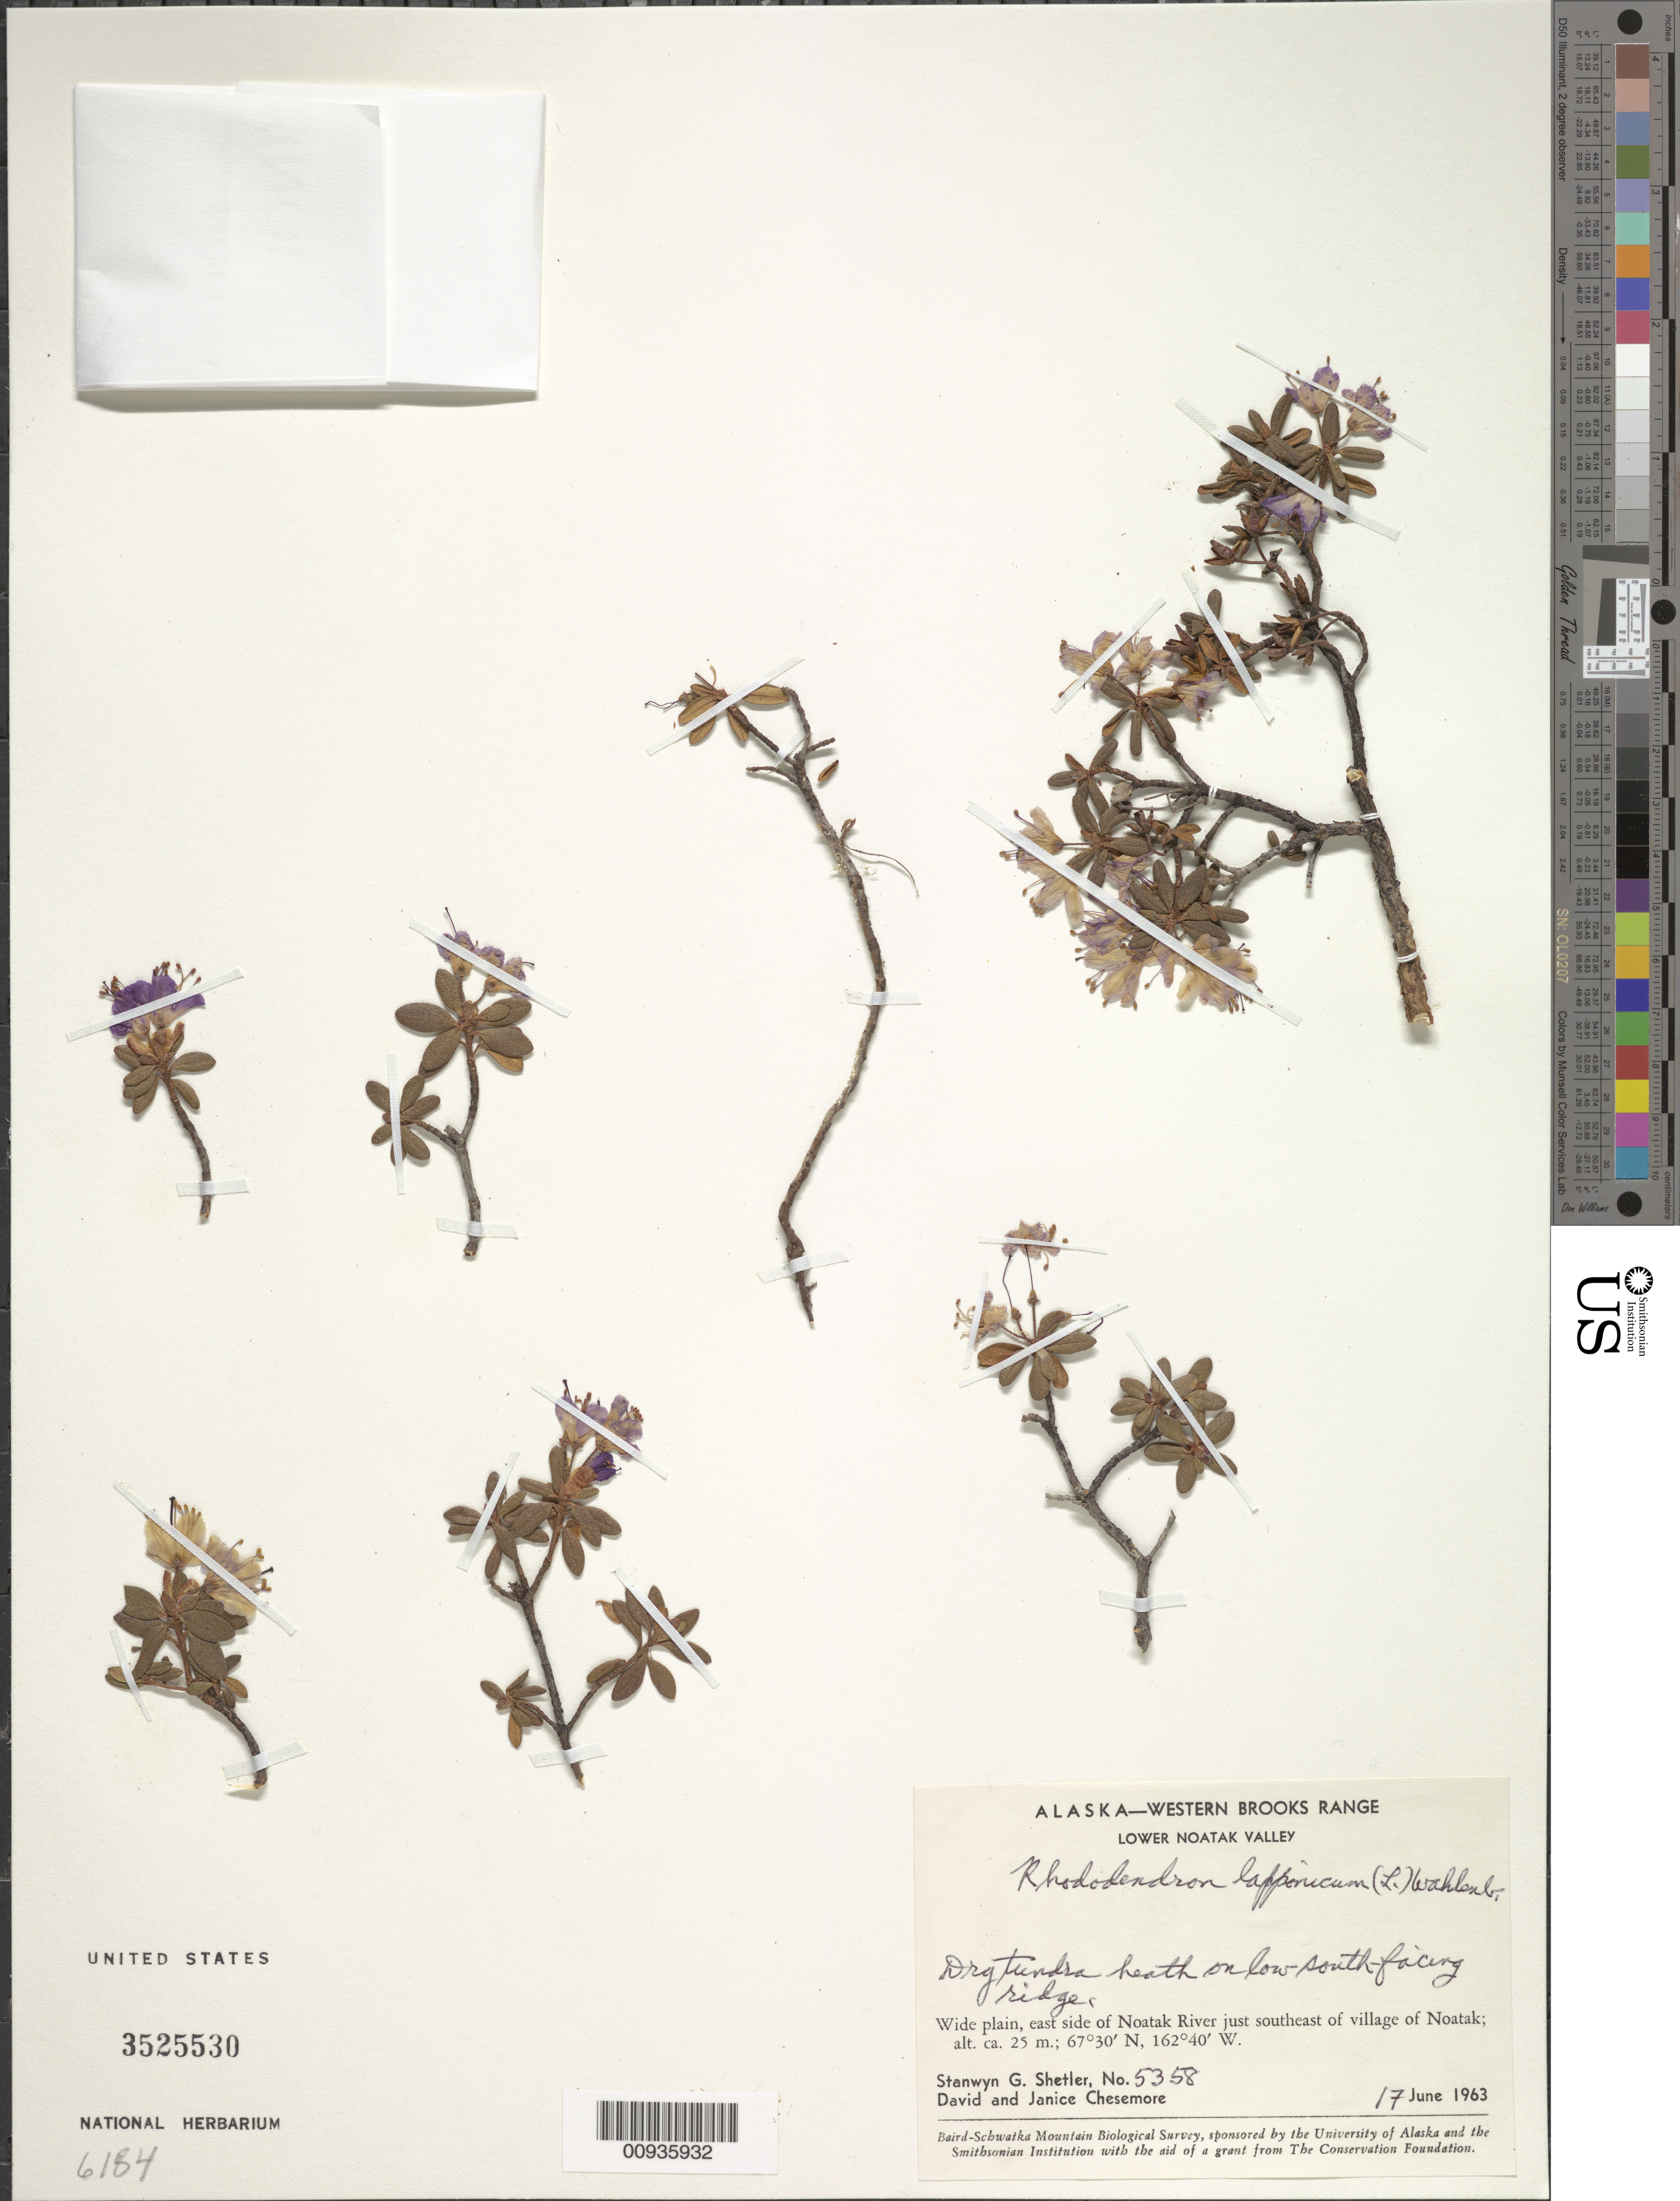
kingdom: Plantae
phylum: Tracheophyta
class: Magnoliopsida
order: Ericales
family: Ericaceae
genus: Rhododendron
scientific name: Rhododendron lapponicum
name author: (L.) Wahlenb.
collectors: S. Shetler, D. Chesemore & J. Chesemore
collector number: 5358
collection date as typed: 17 Jun 1963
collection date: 1963-06-17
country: United States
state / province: Alaska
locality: East side of Noatak River just southeast of village of Noatak. Western Brooks Range, Lower Noatak Valley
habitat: Wide plain. Dry tundra heath on low south-facing ridge.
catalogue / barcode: US 3525530